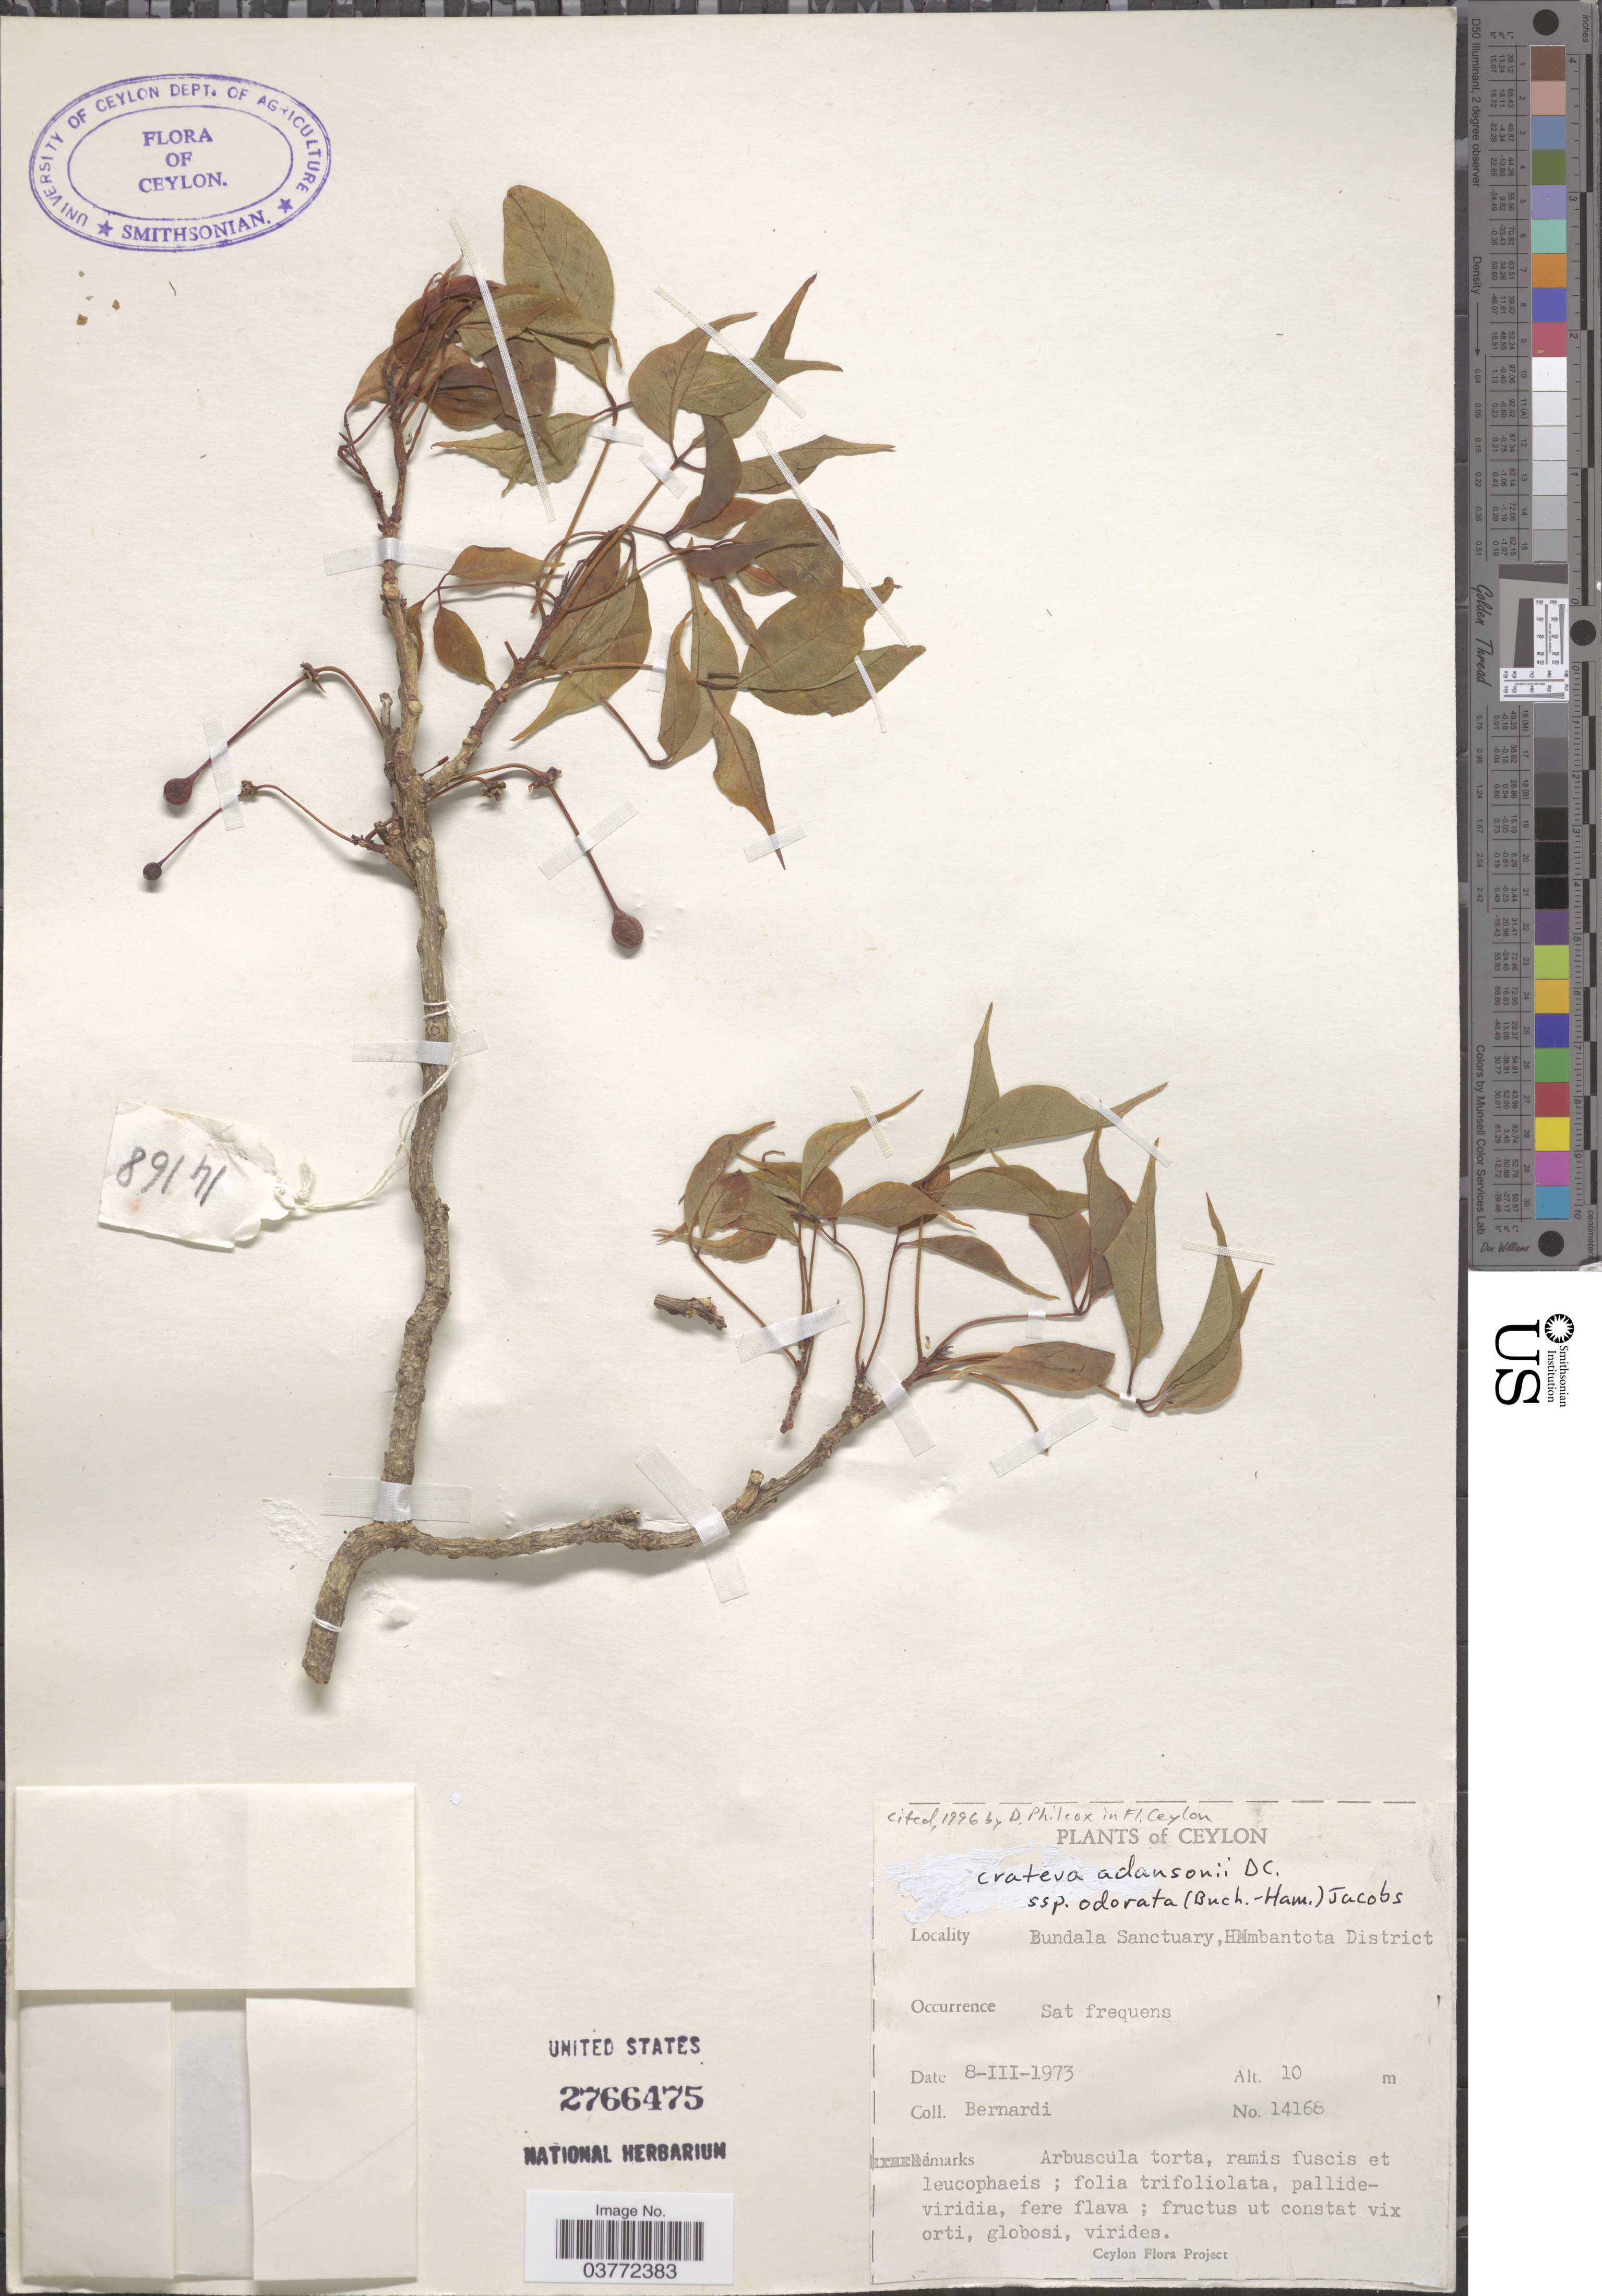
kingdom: Plantae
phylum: Tracheophyta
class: Magnoliopsida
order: Brassicales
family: Capparaceae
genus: Crateva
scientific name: Crateva adansonii subsp. odora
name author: (Buch.-Ham.) Jacobs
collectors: Bernardi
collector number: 14168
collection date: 1973-03-08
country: Sri Lanka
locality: Ceylon. Bundala Sanctuary, Hambantota District.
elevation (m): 10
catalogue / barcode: US 2766475